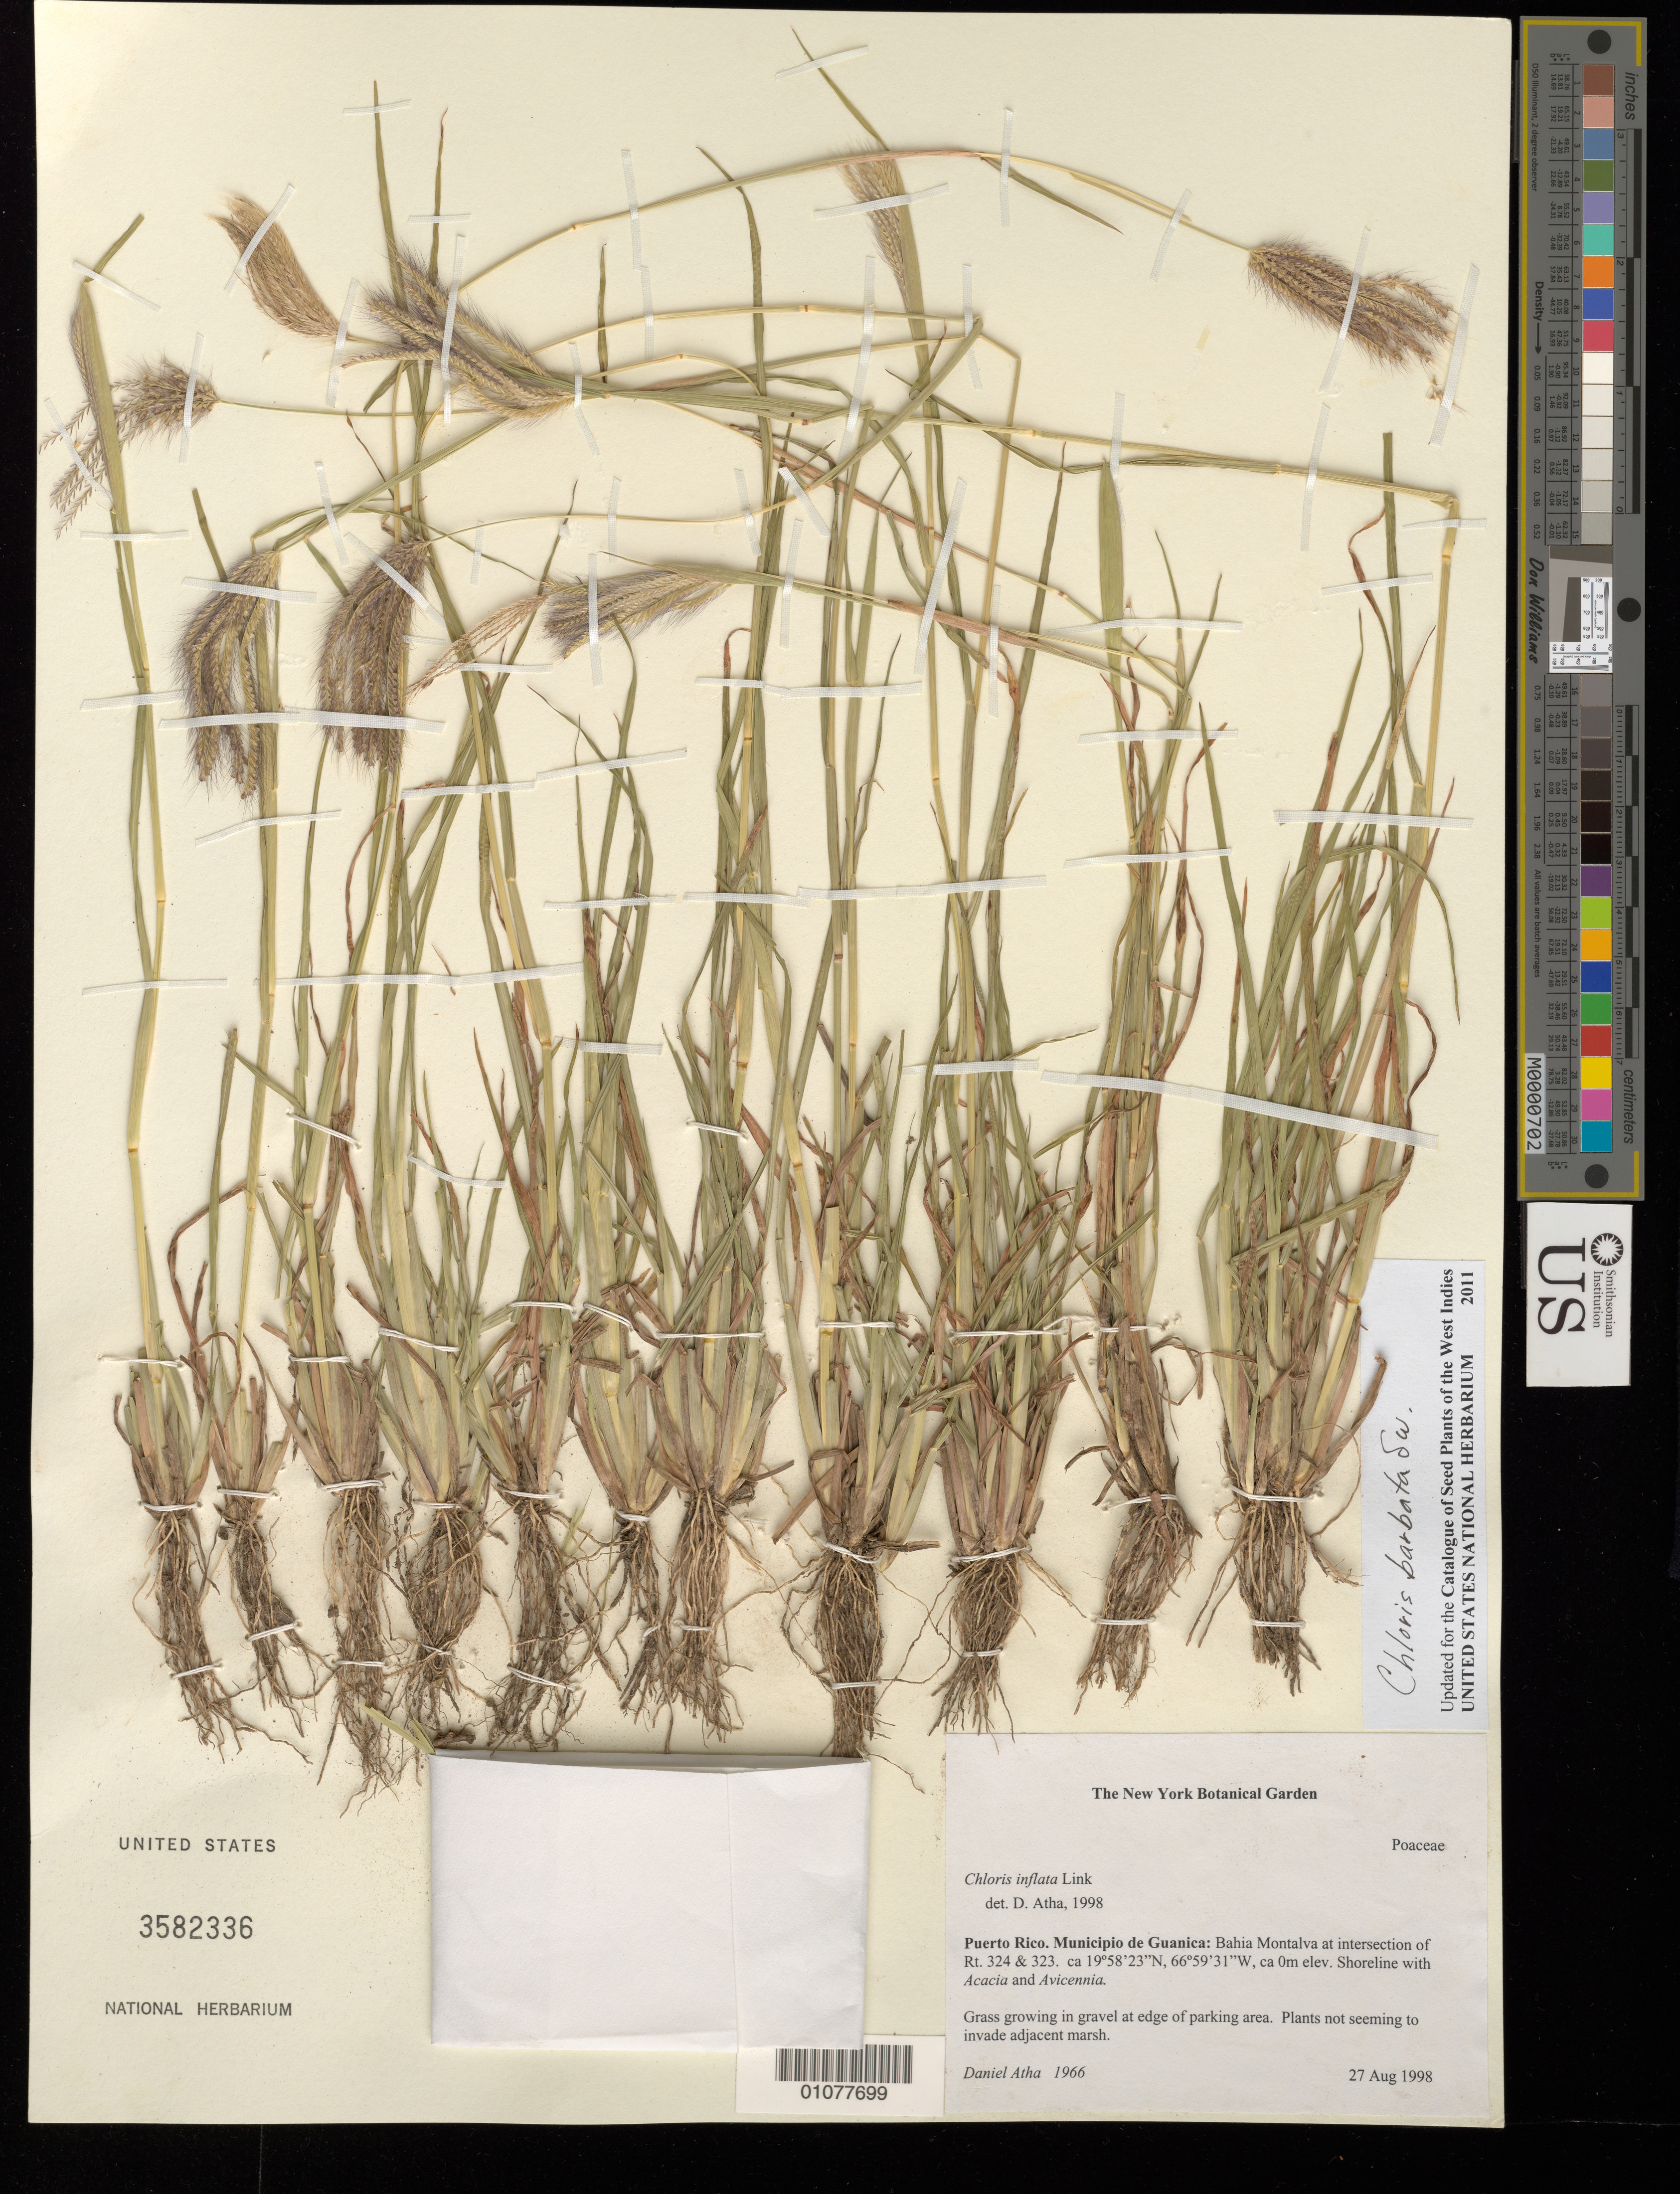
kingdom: Plantae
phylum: Tracheophyta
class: Liliopsida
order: Poales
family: Poaceae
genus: Chloris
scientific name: Chloris barbata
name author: Sw.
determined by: Atha, D.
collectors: D. Atha & J. A. Cedeño M.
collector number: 1966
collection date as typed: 27 Aug 1998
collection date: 1998-08-27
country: Puerto Rico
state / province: Guanica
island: Puerto Rico I.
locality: Municipio Guanica; Bahia Monalva at intersection of Rts. 324 & 323.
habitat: Shoreline with Acacia and Avicennia.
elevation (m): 0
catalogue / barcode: US 3582336